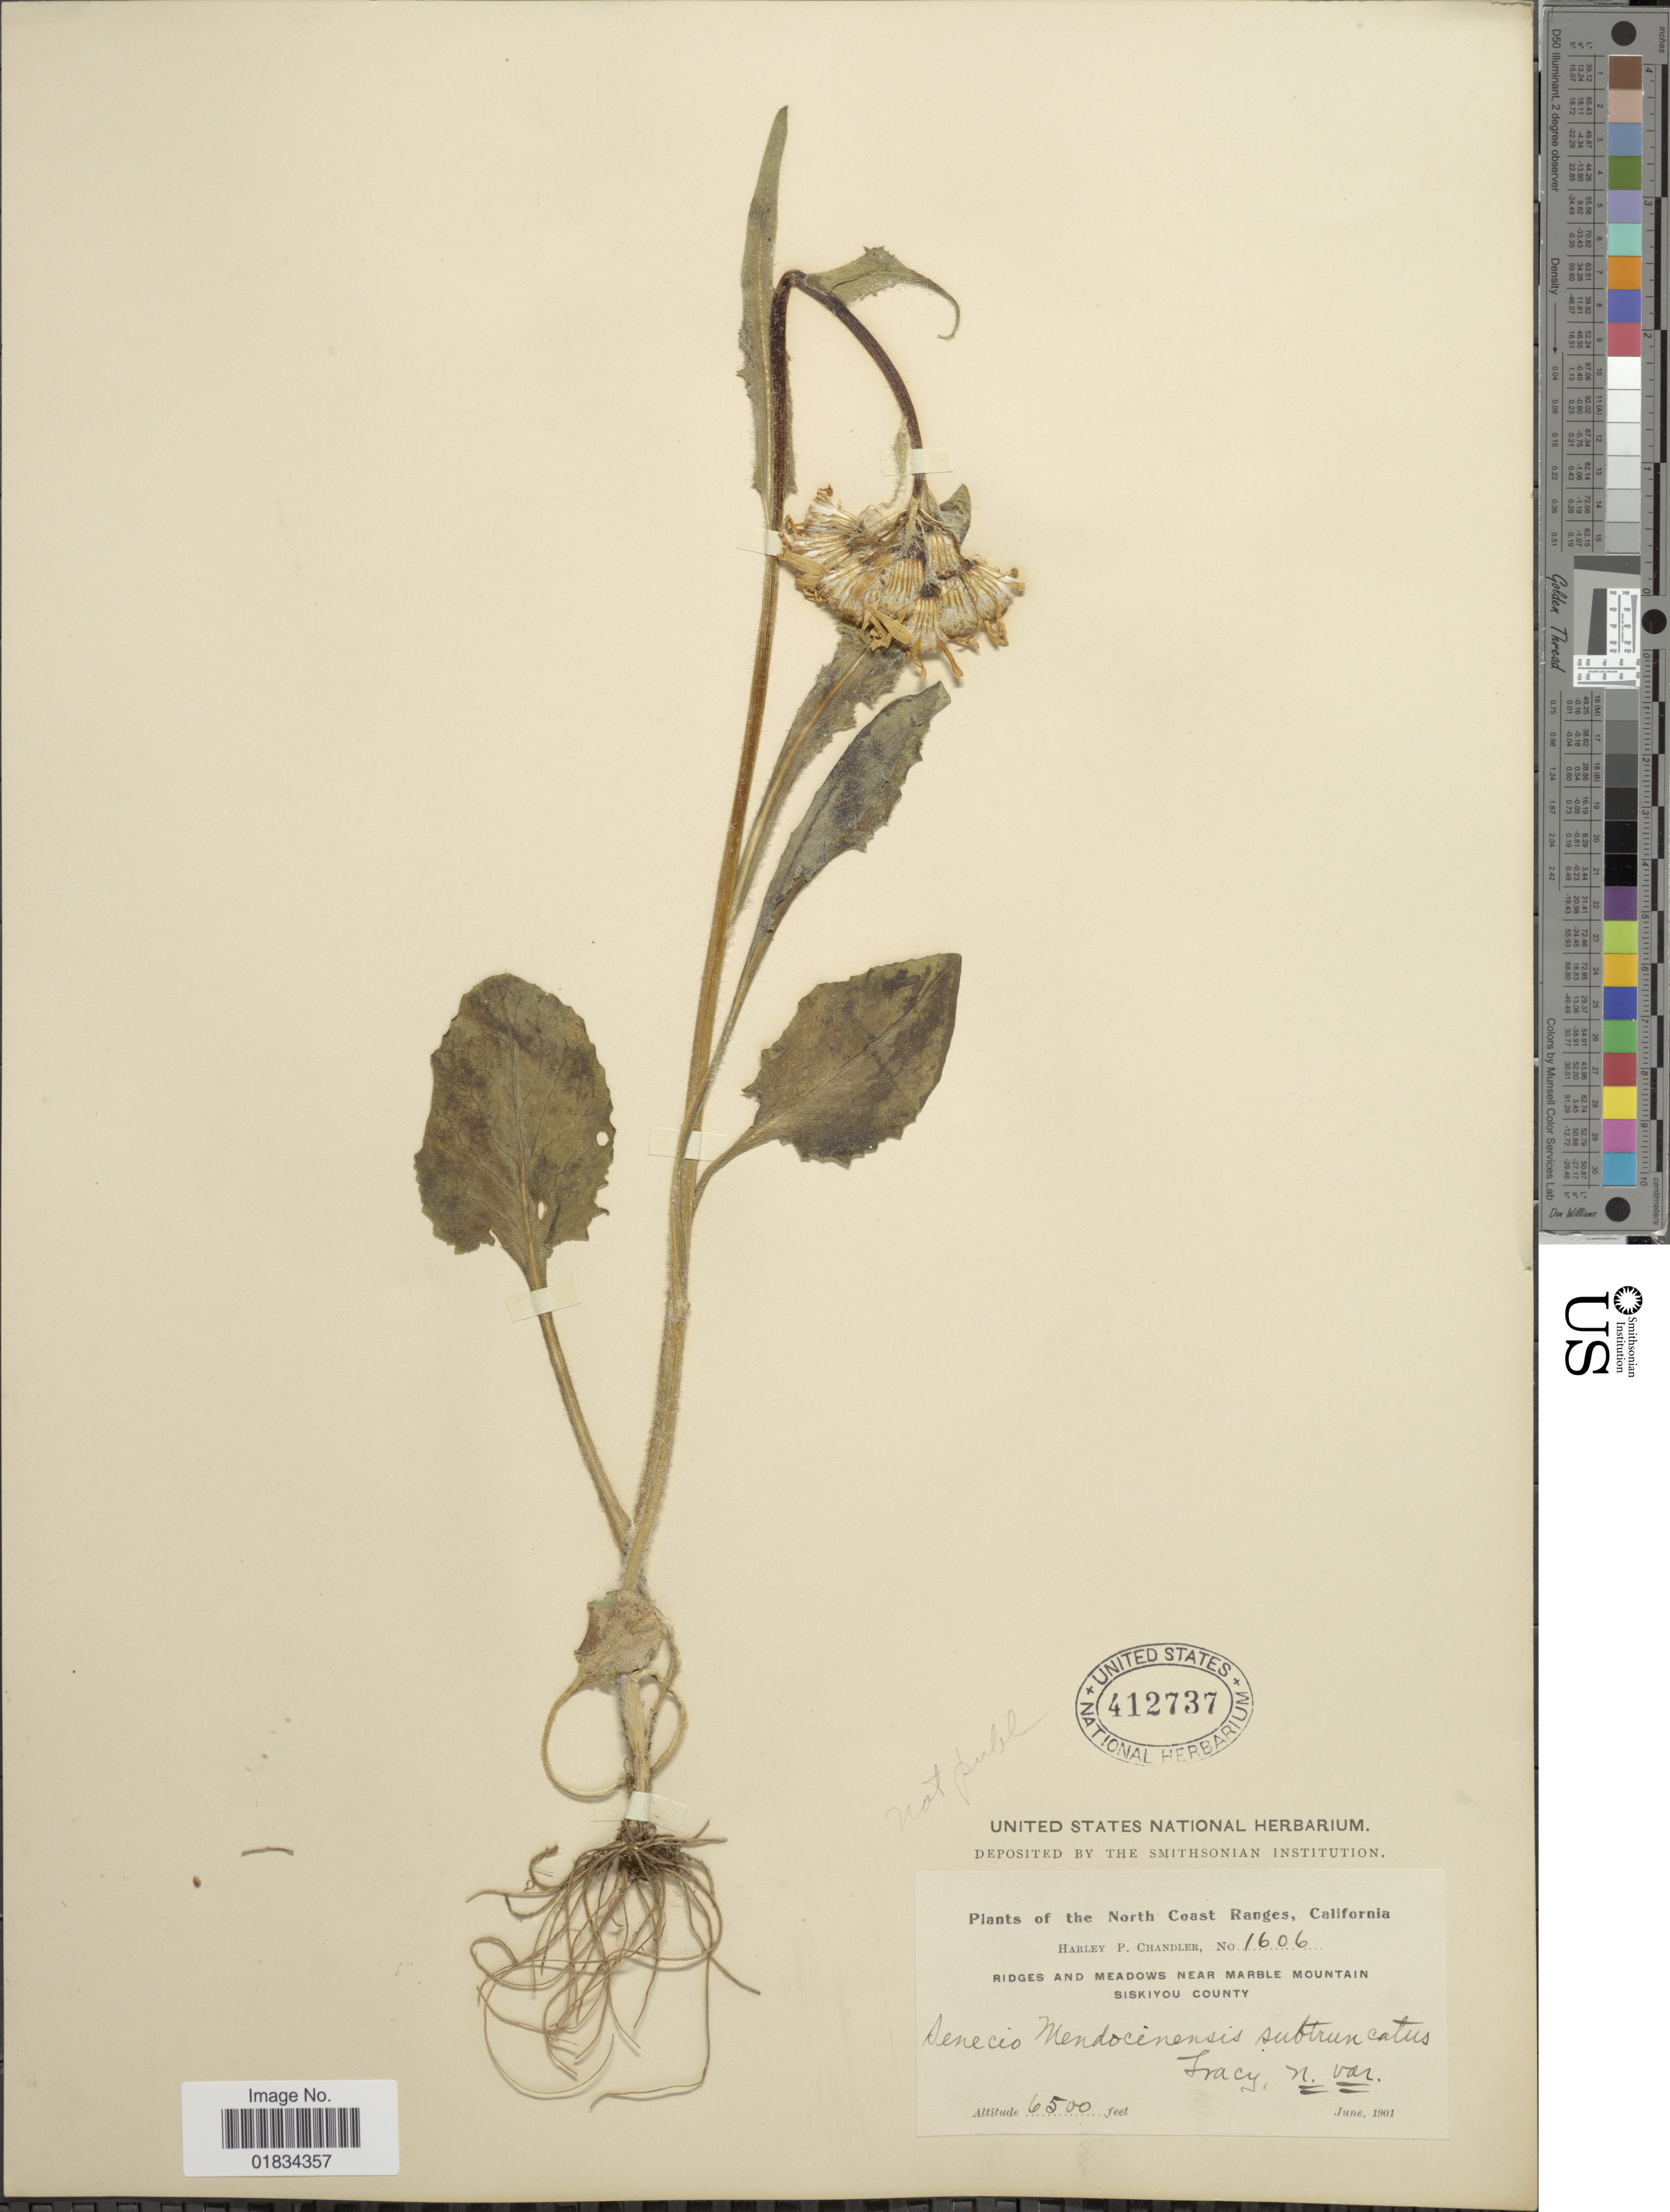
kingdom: Plantae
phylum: Tracheophyta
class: Magnoliopsida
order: Asterales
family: Asteraceae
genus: Senecio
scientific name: Senecio integerrimus var. major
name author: (A. Gray) Cronq.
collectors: H. Chandler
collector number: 1606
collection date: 1901-06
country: United States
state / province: California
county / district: Siskiyou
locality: North coast Ranges, Ridges and Meadows near Marble Mountain Siskiyou County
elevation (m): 1981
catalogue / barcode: US 412737